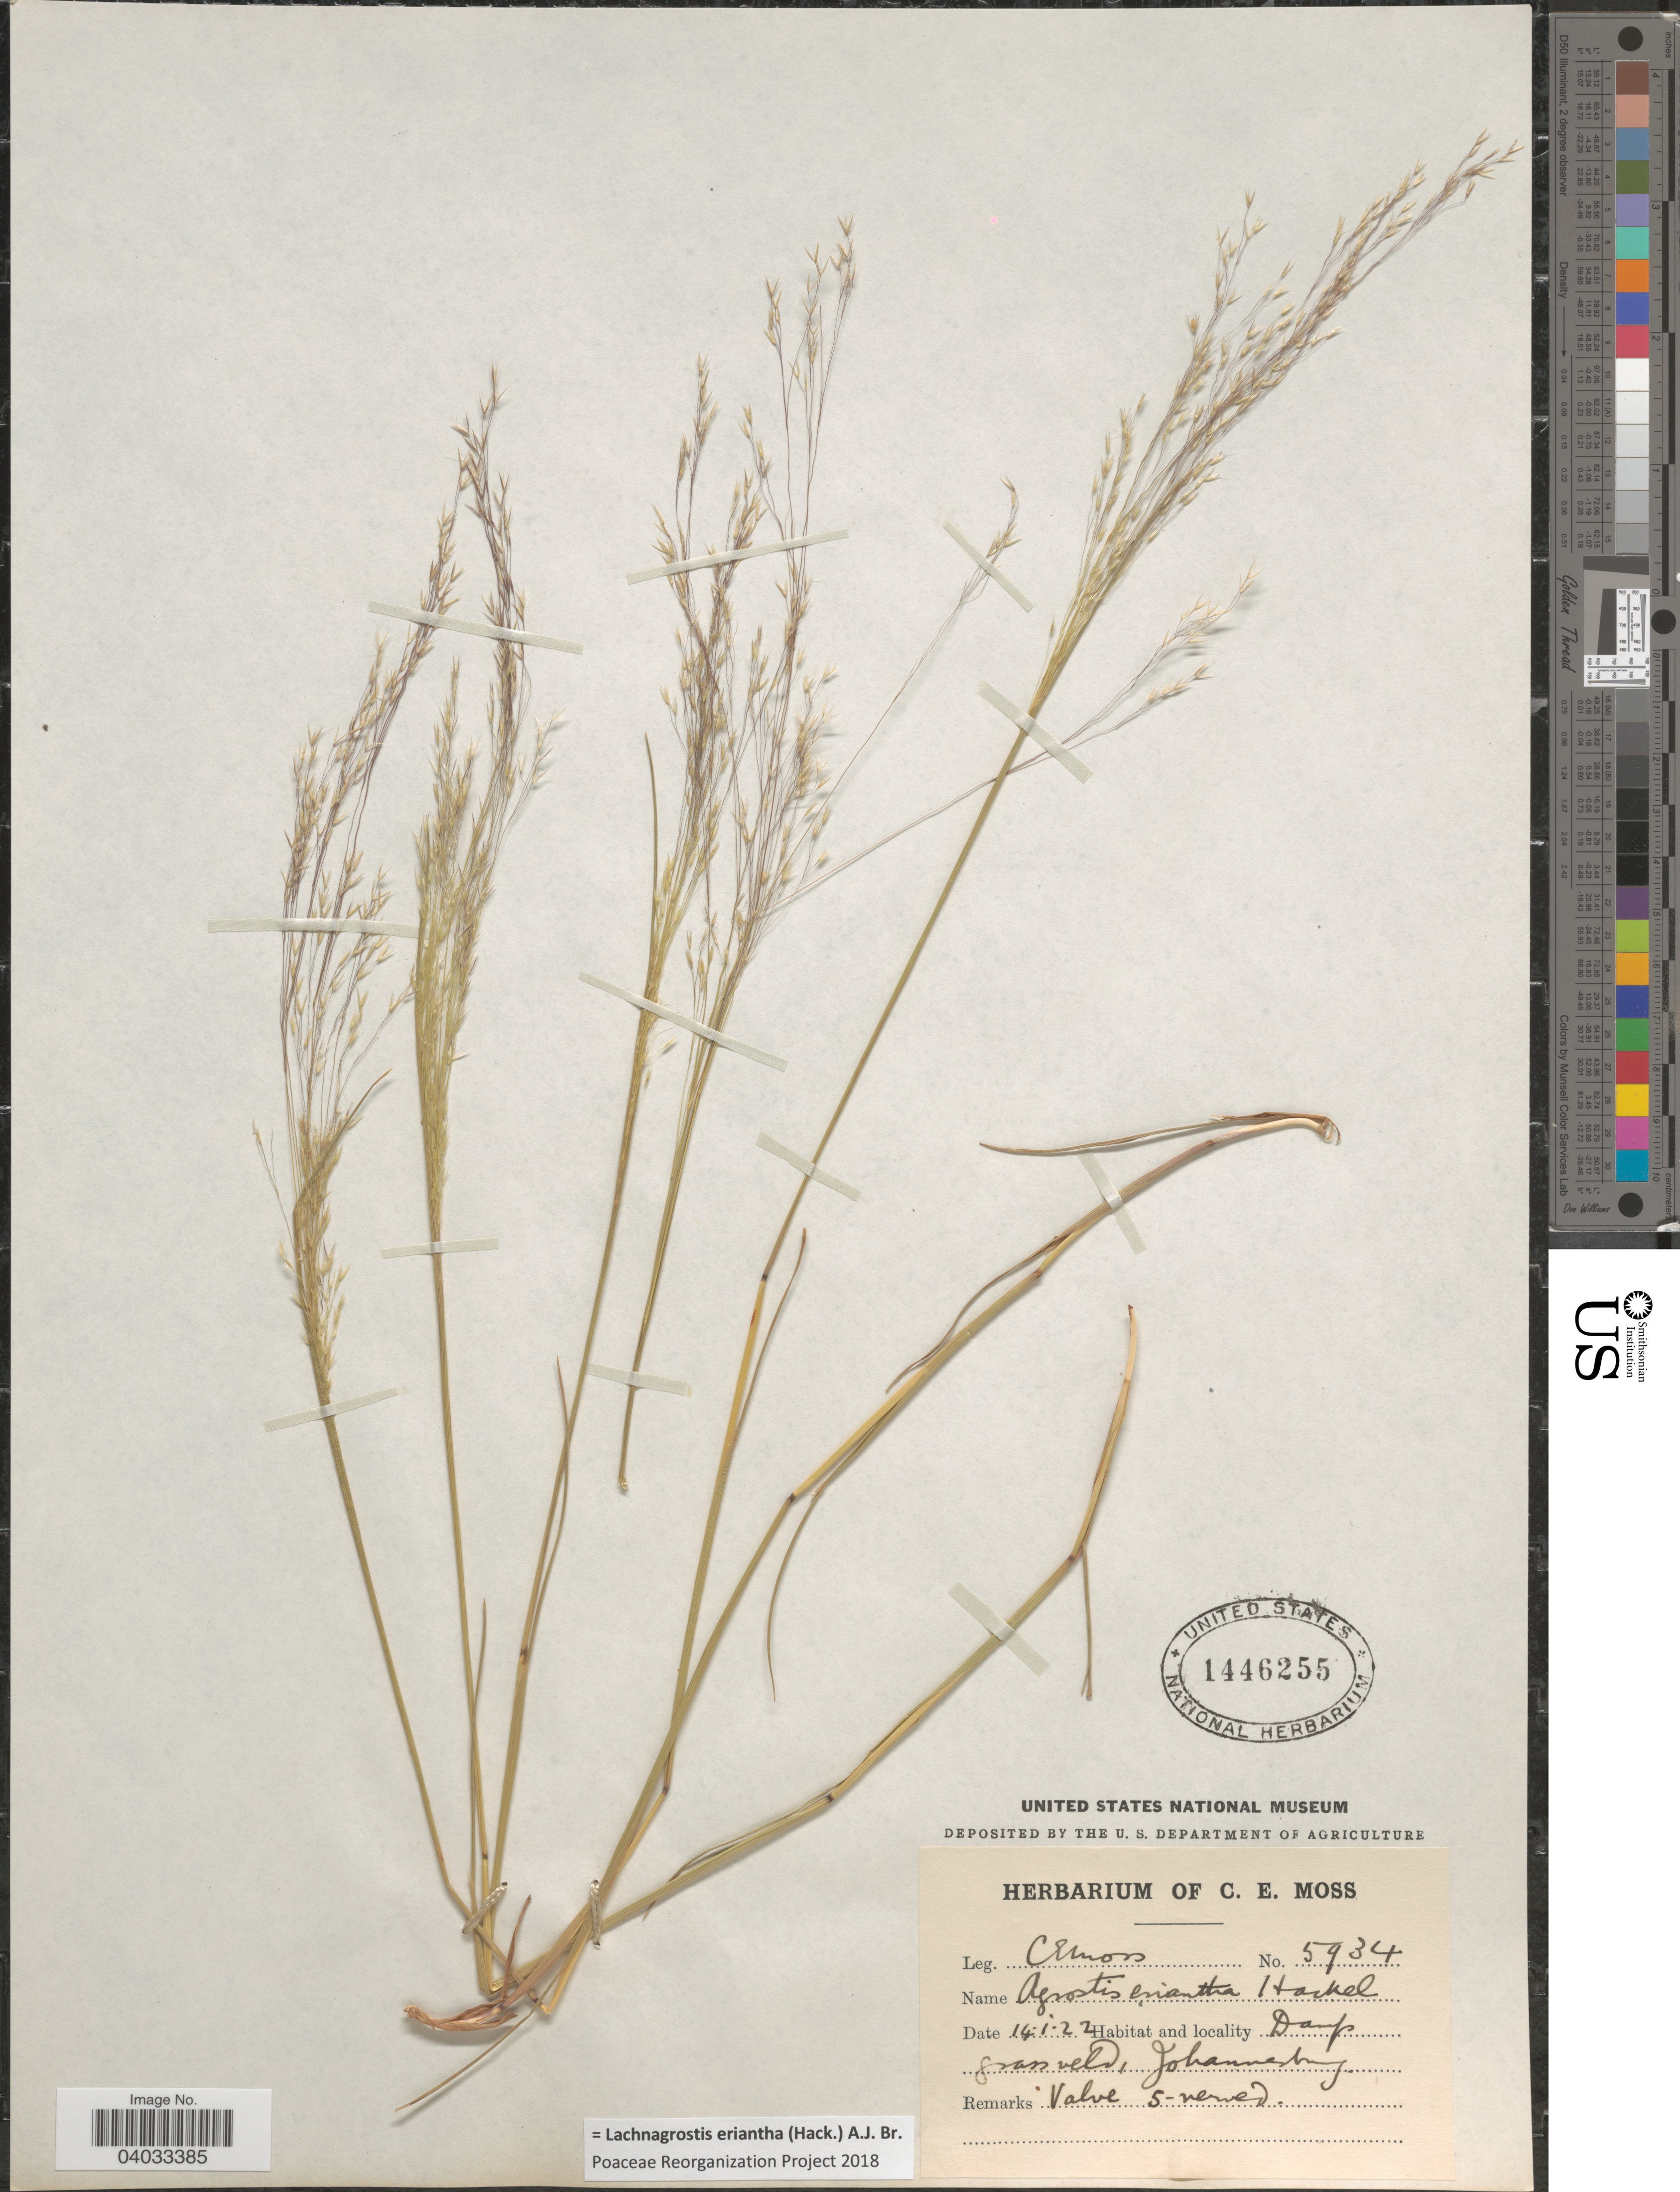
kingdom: Plantae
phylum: Tracheophyta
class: Liliopsida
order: Poales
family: Poaceae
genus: Lachnagrostis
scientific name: Lachnagrostis eriantha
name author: (Hack.) A.J. Br.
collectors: C. E. Moss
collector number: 5934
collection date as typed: Transcribed d/m/y: 14/1/22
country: South Africa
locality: Johannesburg.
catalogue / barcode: US 1446255